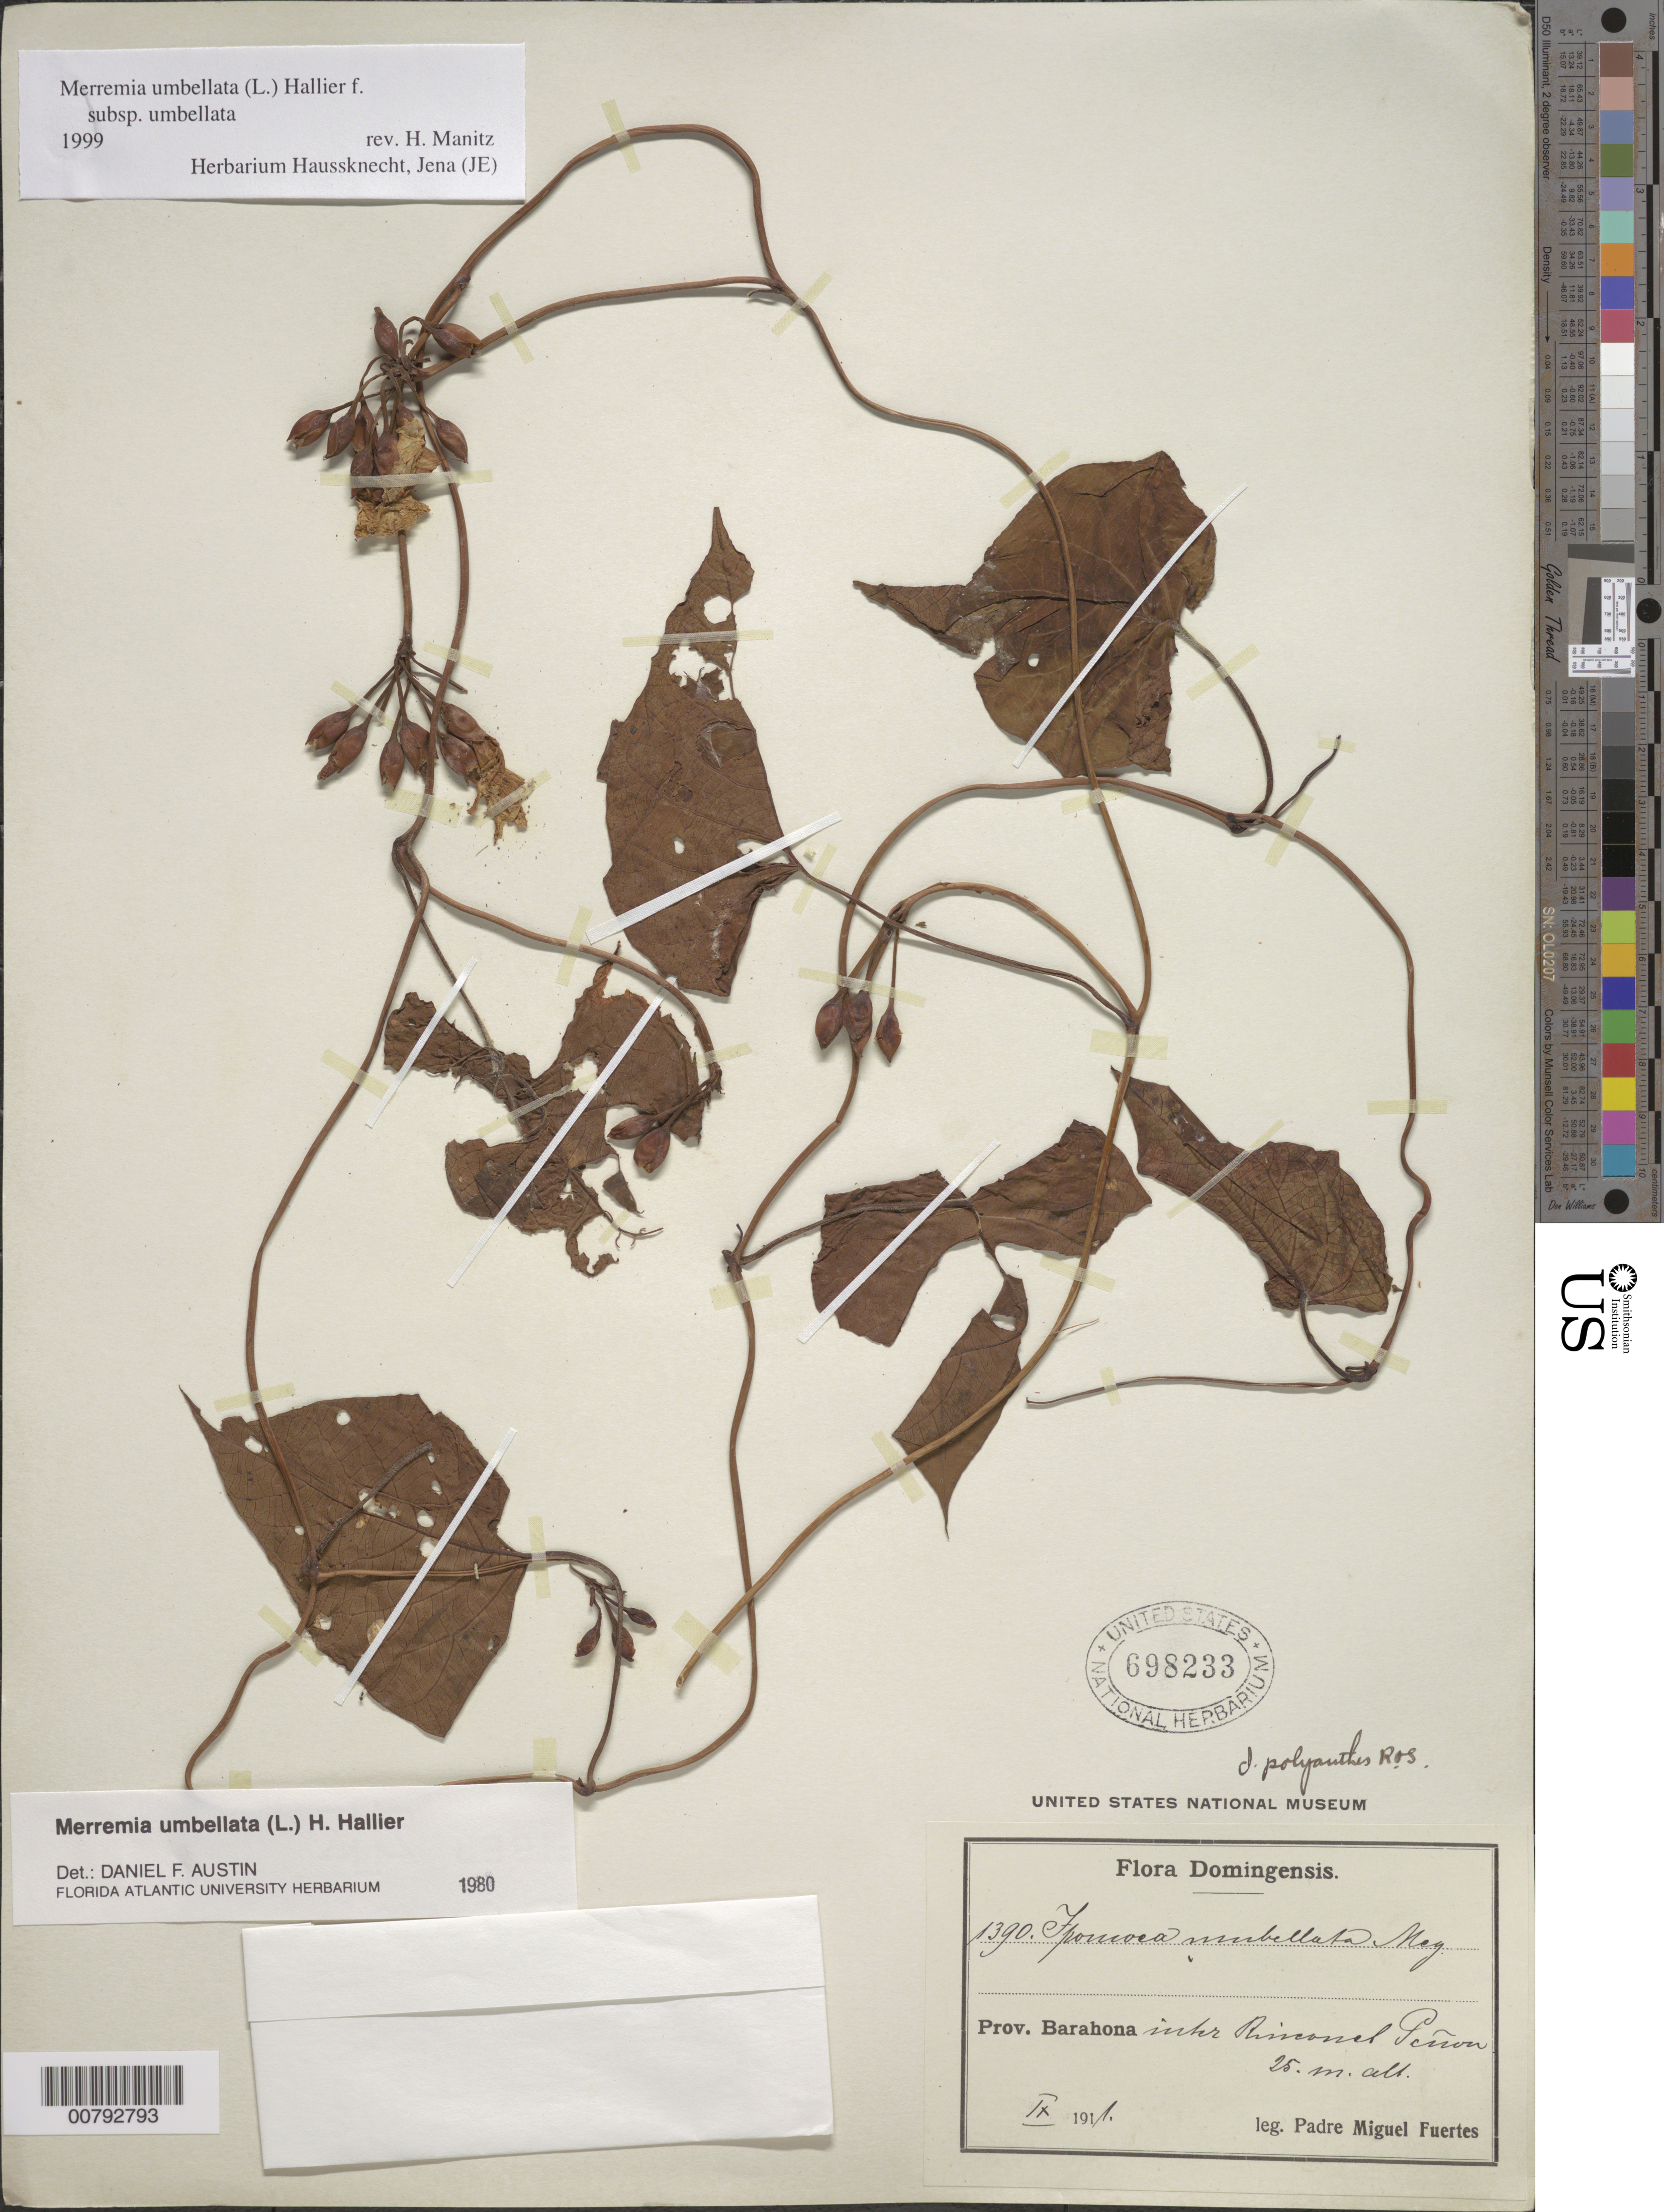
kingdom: Plantae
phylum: Tracheophyta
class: Magnoliopsida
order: Solanales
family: Convolvulaceae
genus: Camonea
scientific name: Camonea umbellata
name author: (L.) A. R. Simões & Staples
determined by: Strong, Mark T., (BOT), Smithsonian Institution - National Museum of Natural History (UNITED STATES)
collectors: M. D. Fuertes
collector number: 1390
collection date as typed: Sep 1911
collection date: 1911-09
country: Dominican Republic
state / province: Barahona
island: Hispaniola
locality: Inter Rinconel Peñon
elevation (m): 25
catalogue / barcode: US 698233